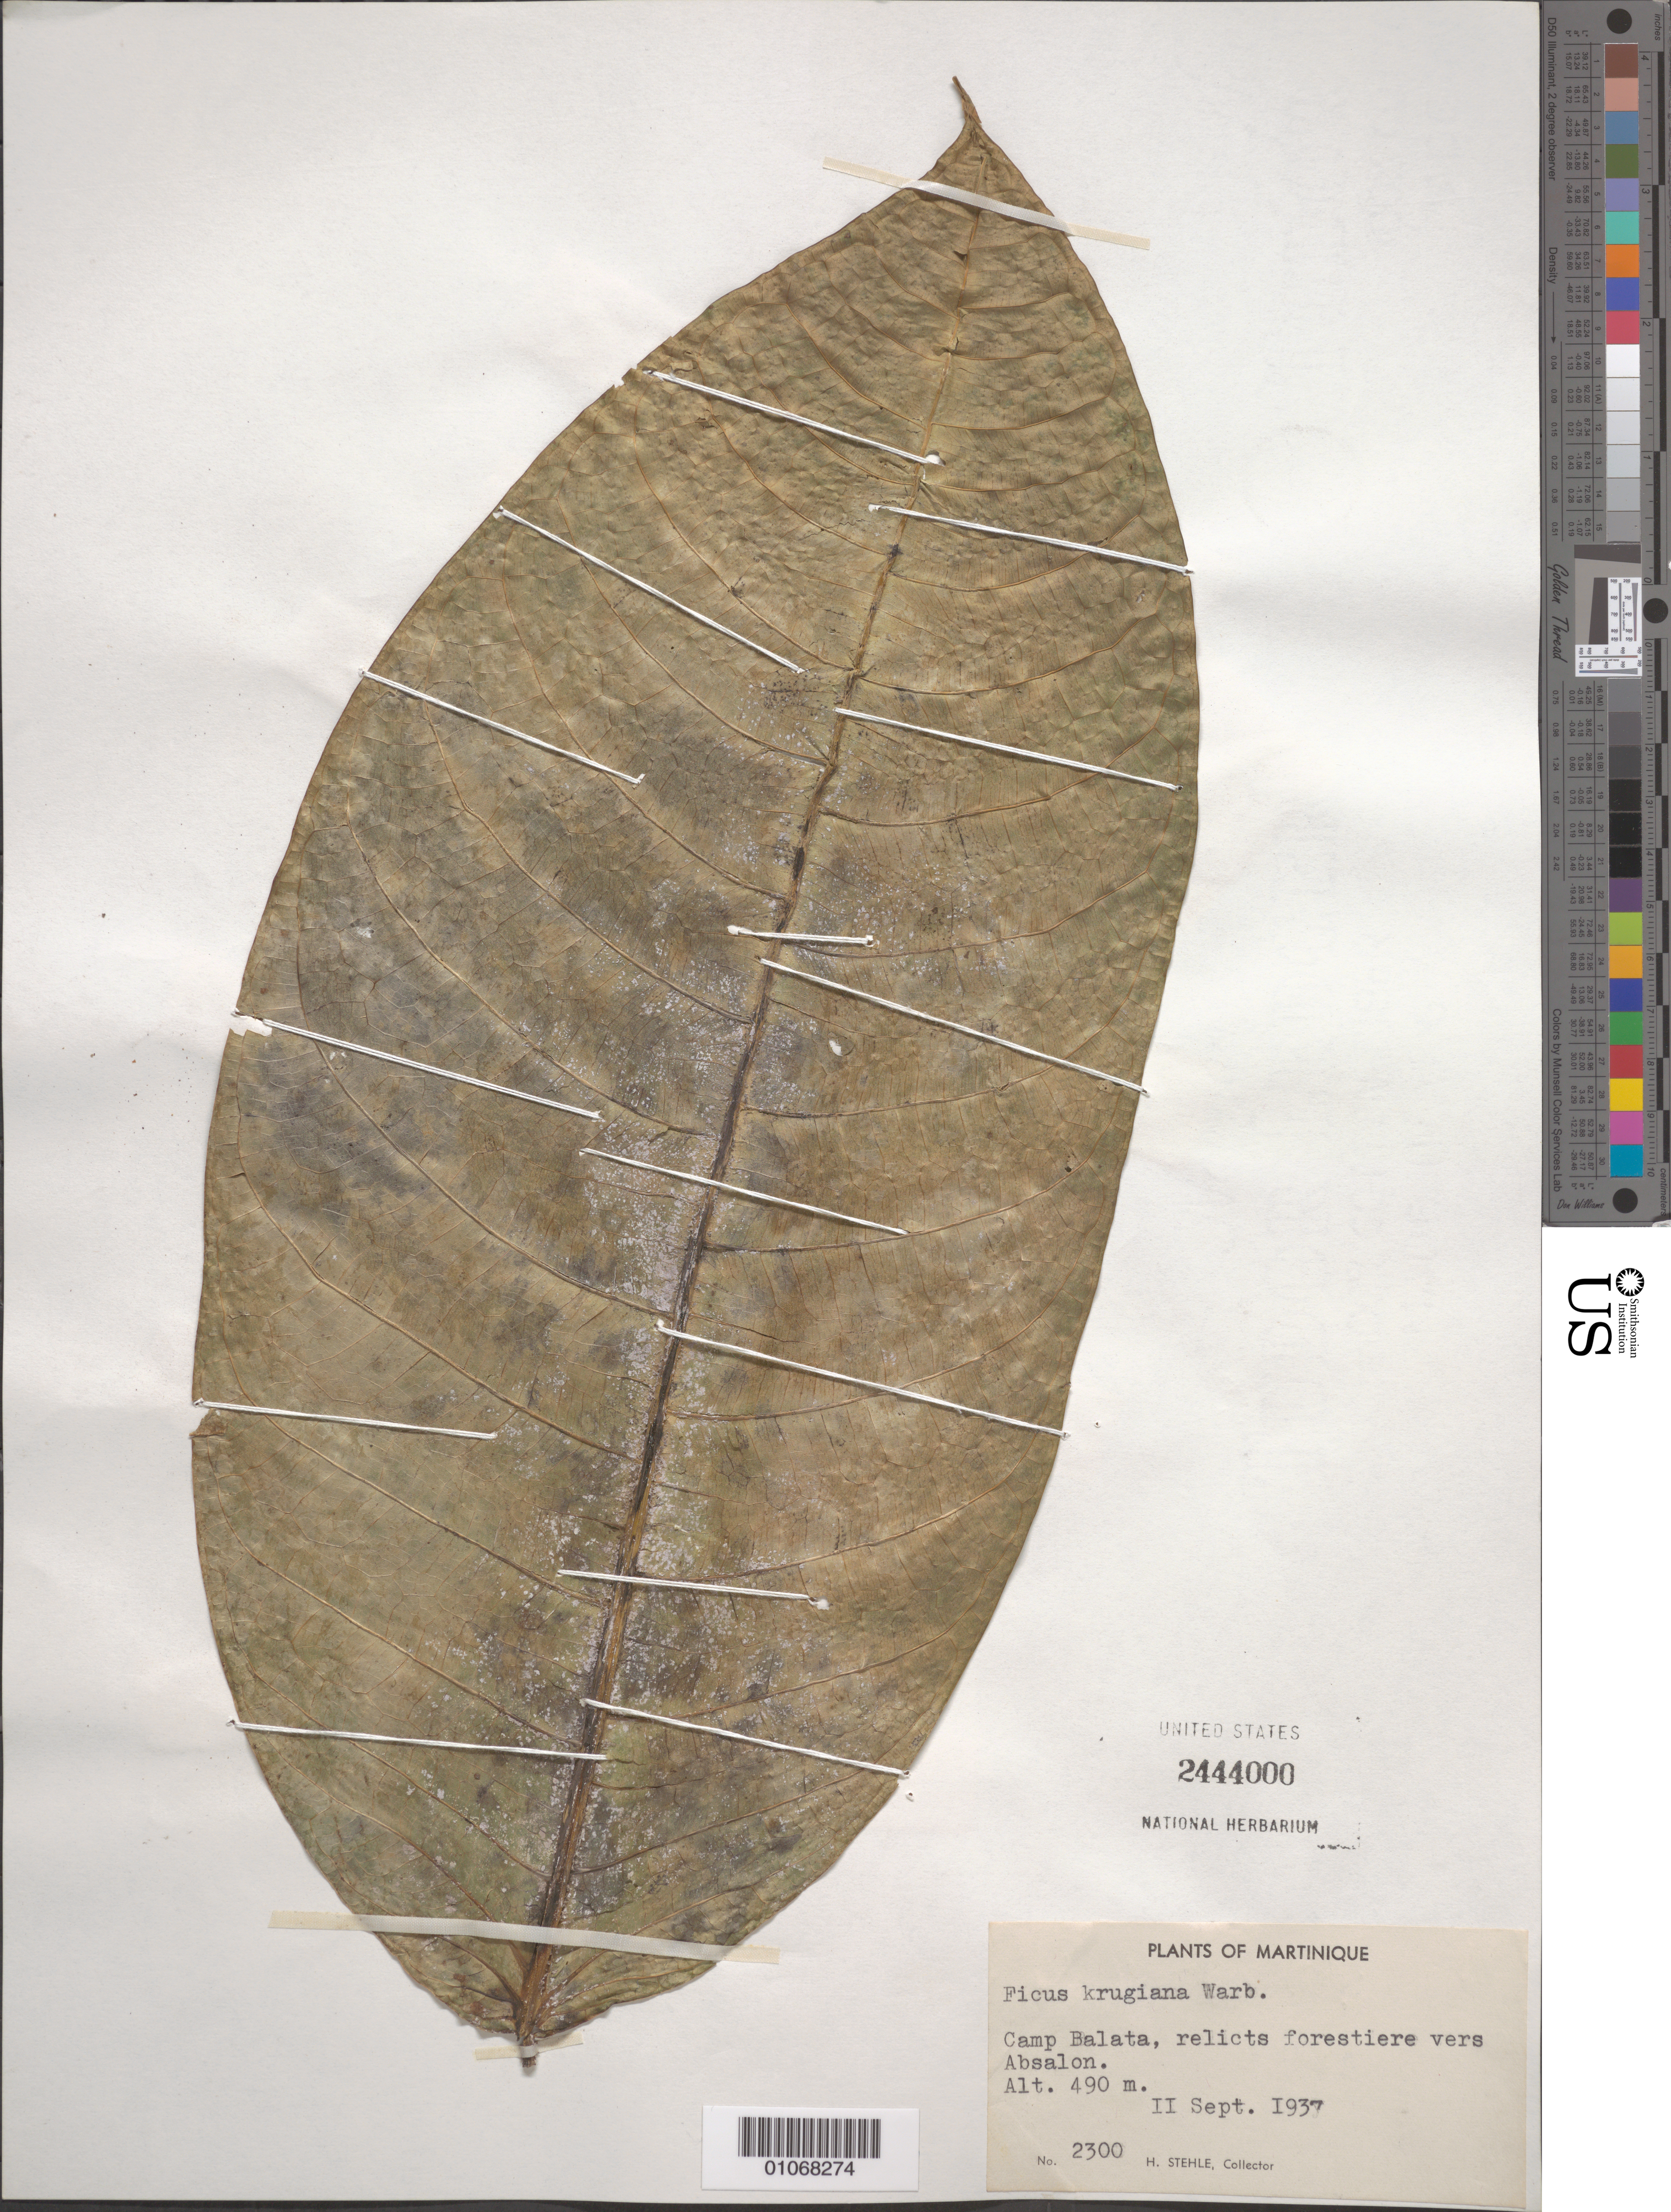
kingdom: Plantae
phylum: Tracheophyta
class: Magnoliopsida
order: Rosales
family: Moraceae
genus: Ficus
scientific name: Ficus insipida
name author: Willd.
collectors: H. Stehlé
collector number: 2300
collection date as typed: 02 Sep 1937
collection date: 1937-09-02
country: Martinique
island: Martinique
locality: Camp Balata, rellicts forestiere vers Absalon.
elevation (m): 490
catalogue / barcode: US 2444000